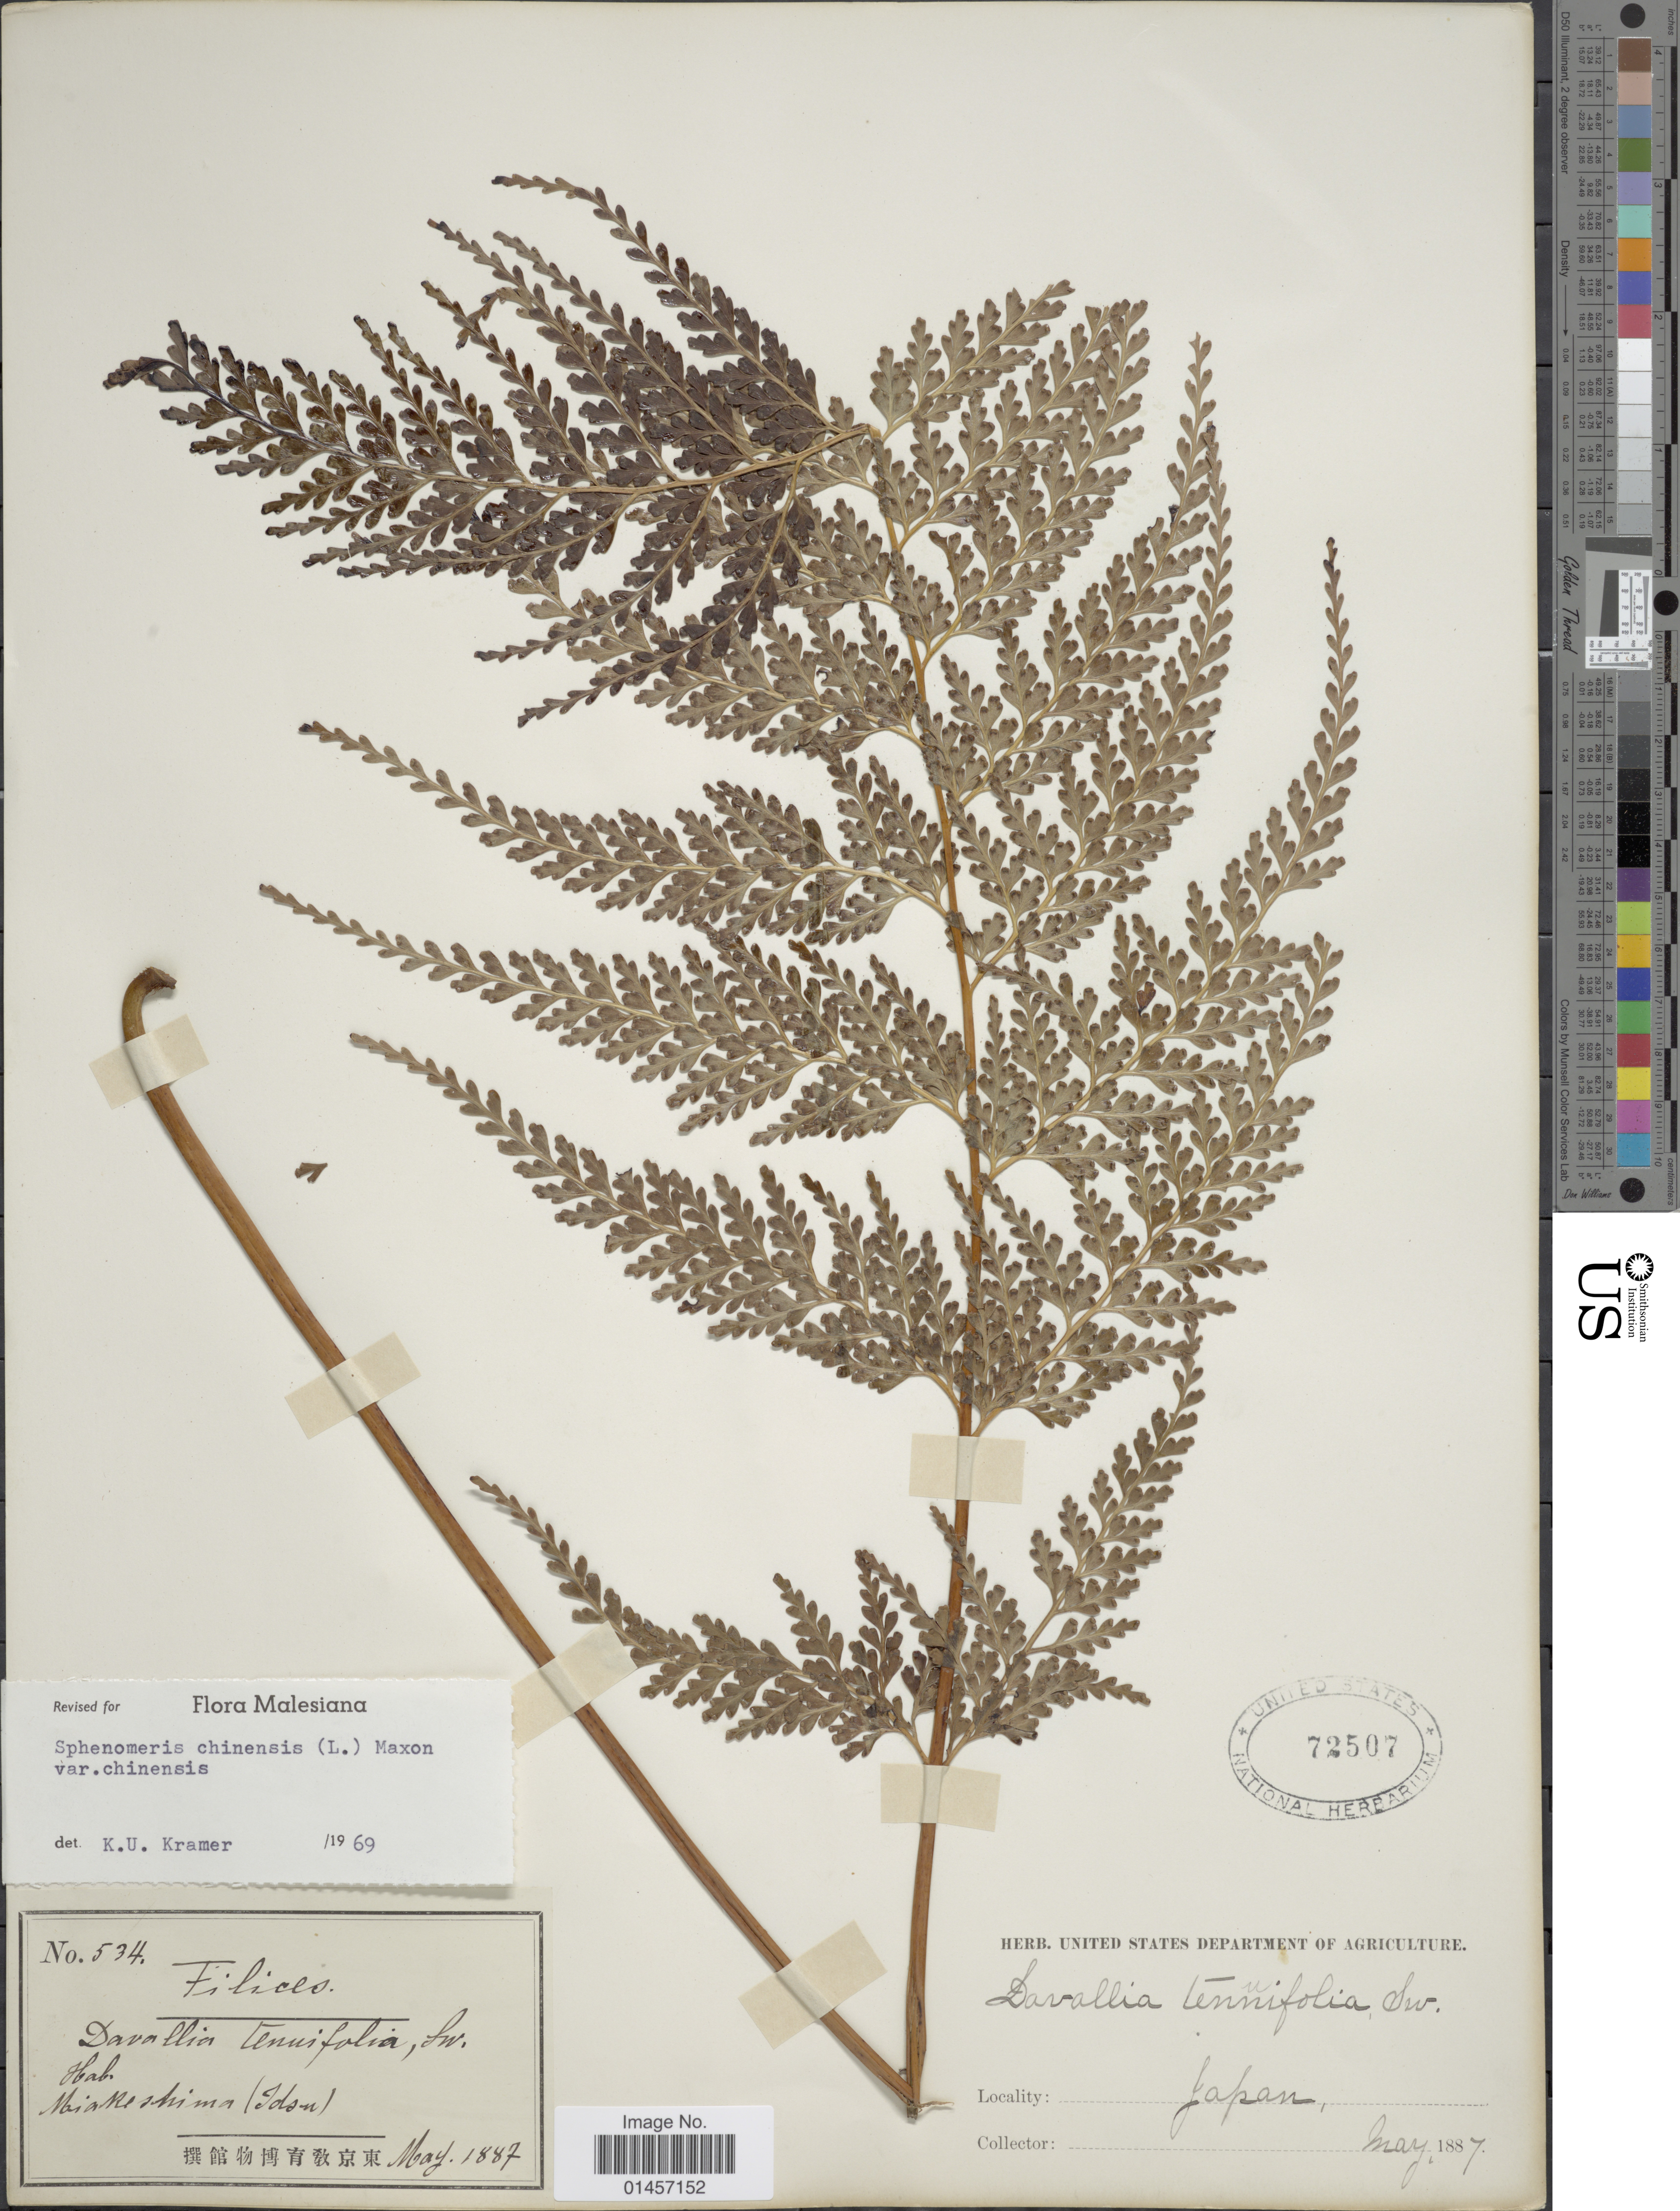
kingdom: Plantae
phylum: Tracheophyta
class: Polypodiopsida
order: Polypodiales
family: Lindsaeaceae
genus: Sphenomeris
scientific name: Sphenomeris chinensis var. chinensis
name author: (L.) Maxon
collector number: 534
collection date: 1887-05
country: Japan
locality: Miakeshima(Idsu)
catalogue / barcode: US 72507